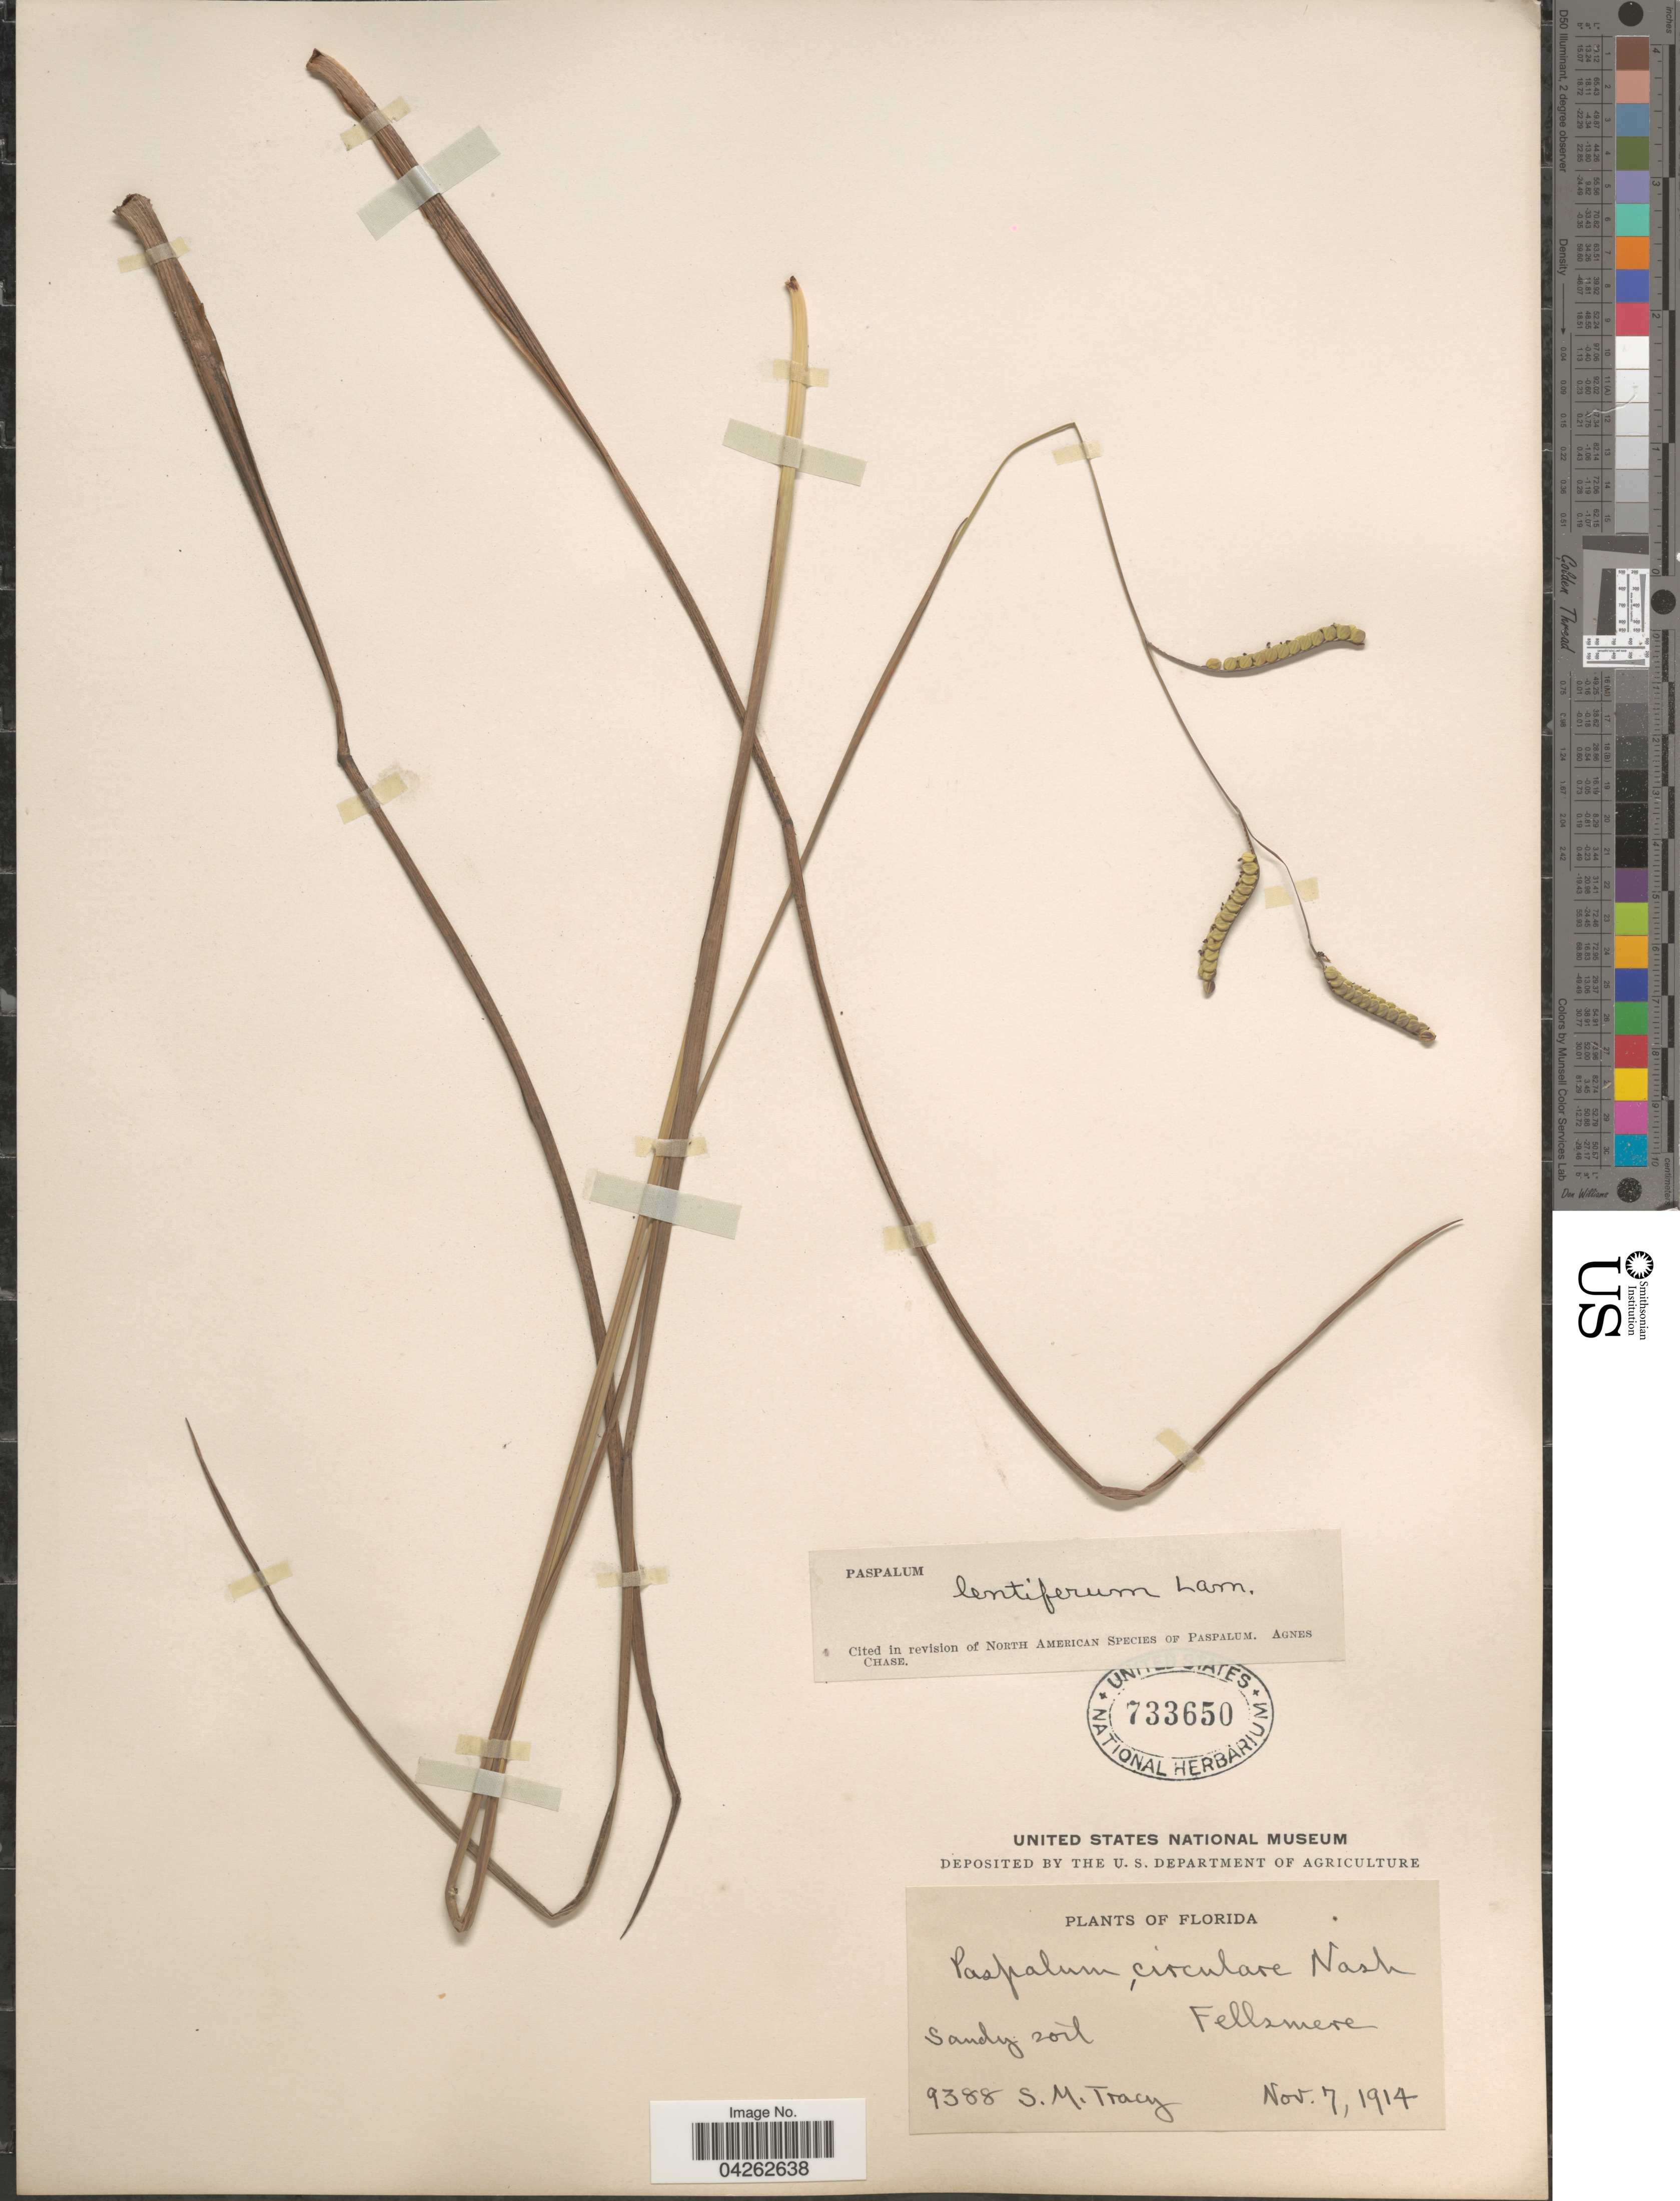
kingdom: Plantae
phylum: Tracheophyta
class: Liliopsida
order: Poales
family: Poaceae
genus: Paspalum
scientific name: Paspalum lentiferum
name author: Lam.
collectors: S. M. Tracy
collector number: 9388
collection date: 1914-11-07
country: United States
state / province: Florida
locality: Fellsmere.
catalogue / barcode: US 733650